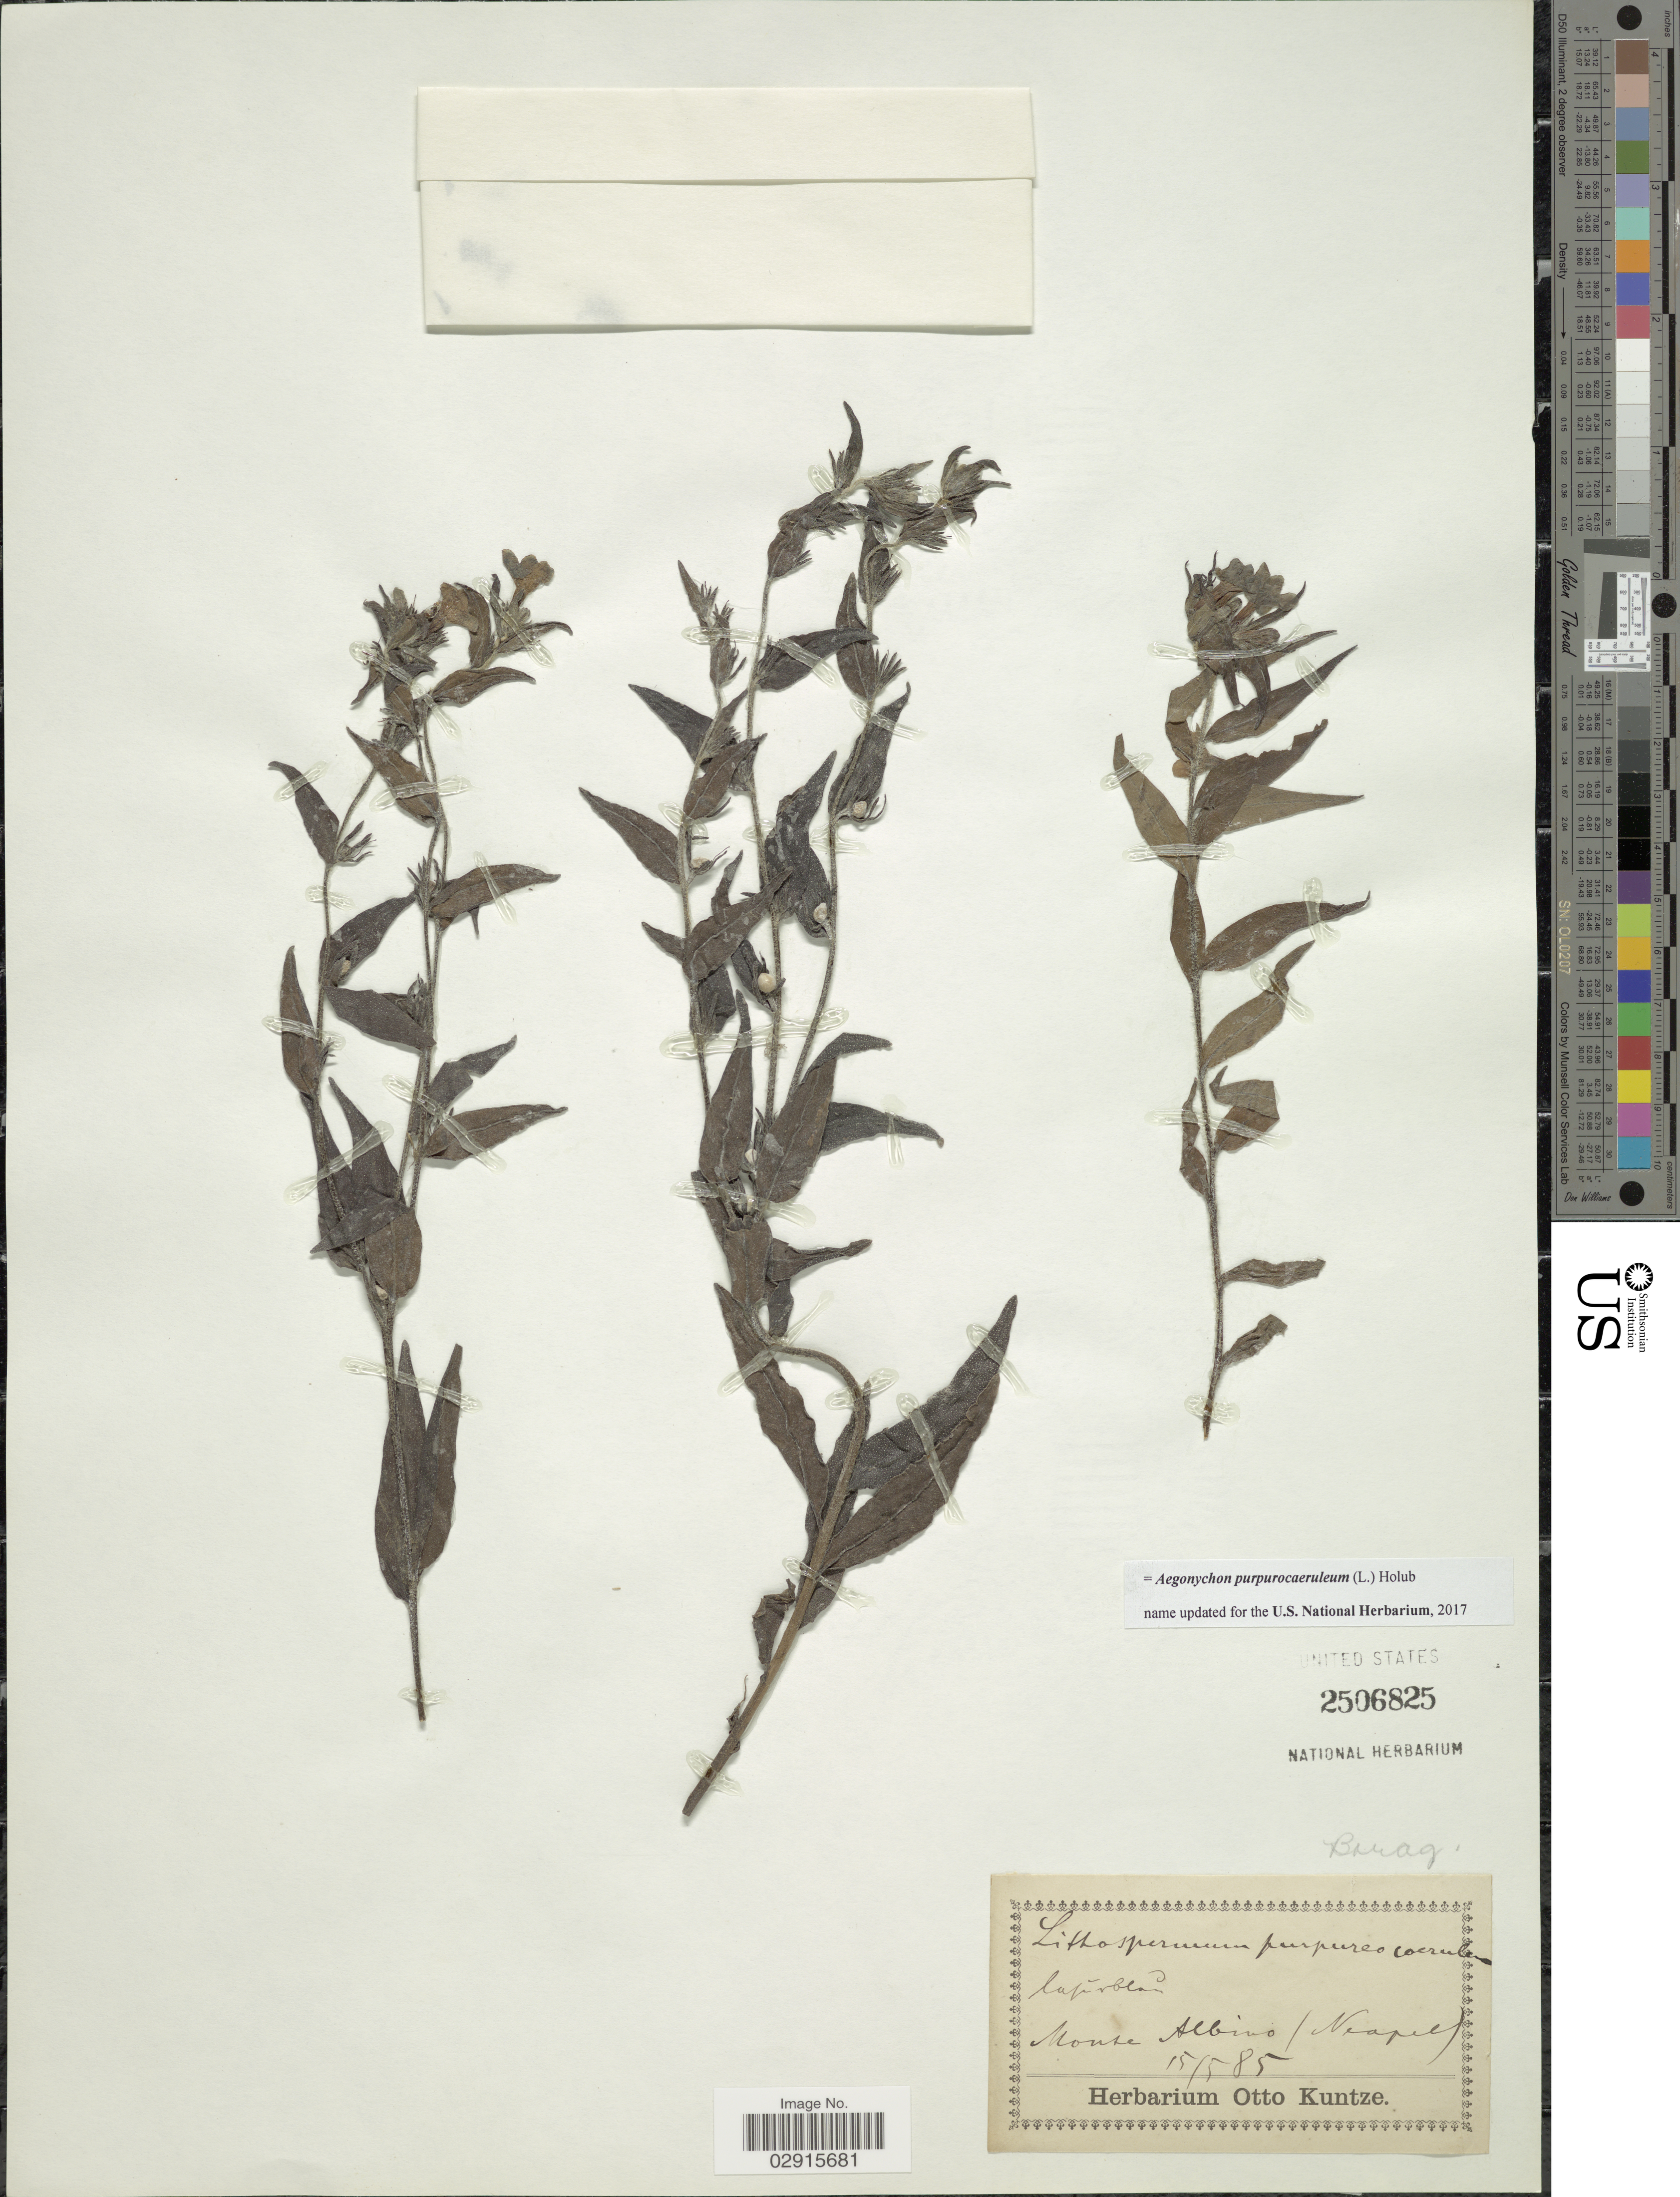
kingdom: Plantae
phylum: Tracheophyta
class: Magnoliopsida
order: Boraginales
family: Boraginaceae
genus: Aegonychon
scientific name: Aegonychon purpurocaeruleum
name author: (L.) Holub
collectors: ex herb. Otto Kuntze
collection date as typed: Transcribed d/m/y: 15/5/85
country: Italy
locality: Monte Albino (Neapol).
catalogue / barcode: US 2506825